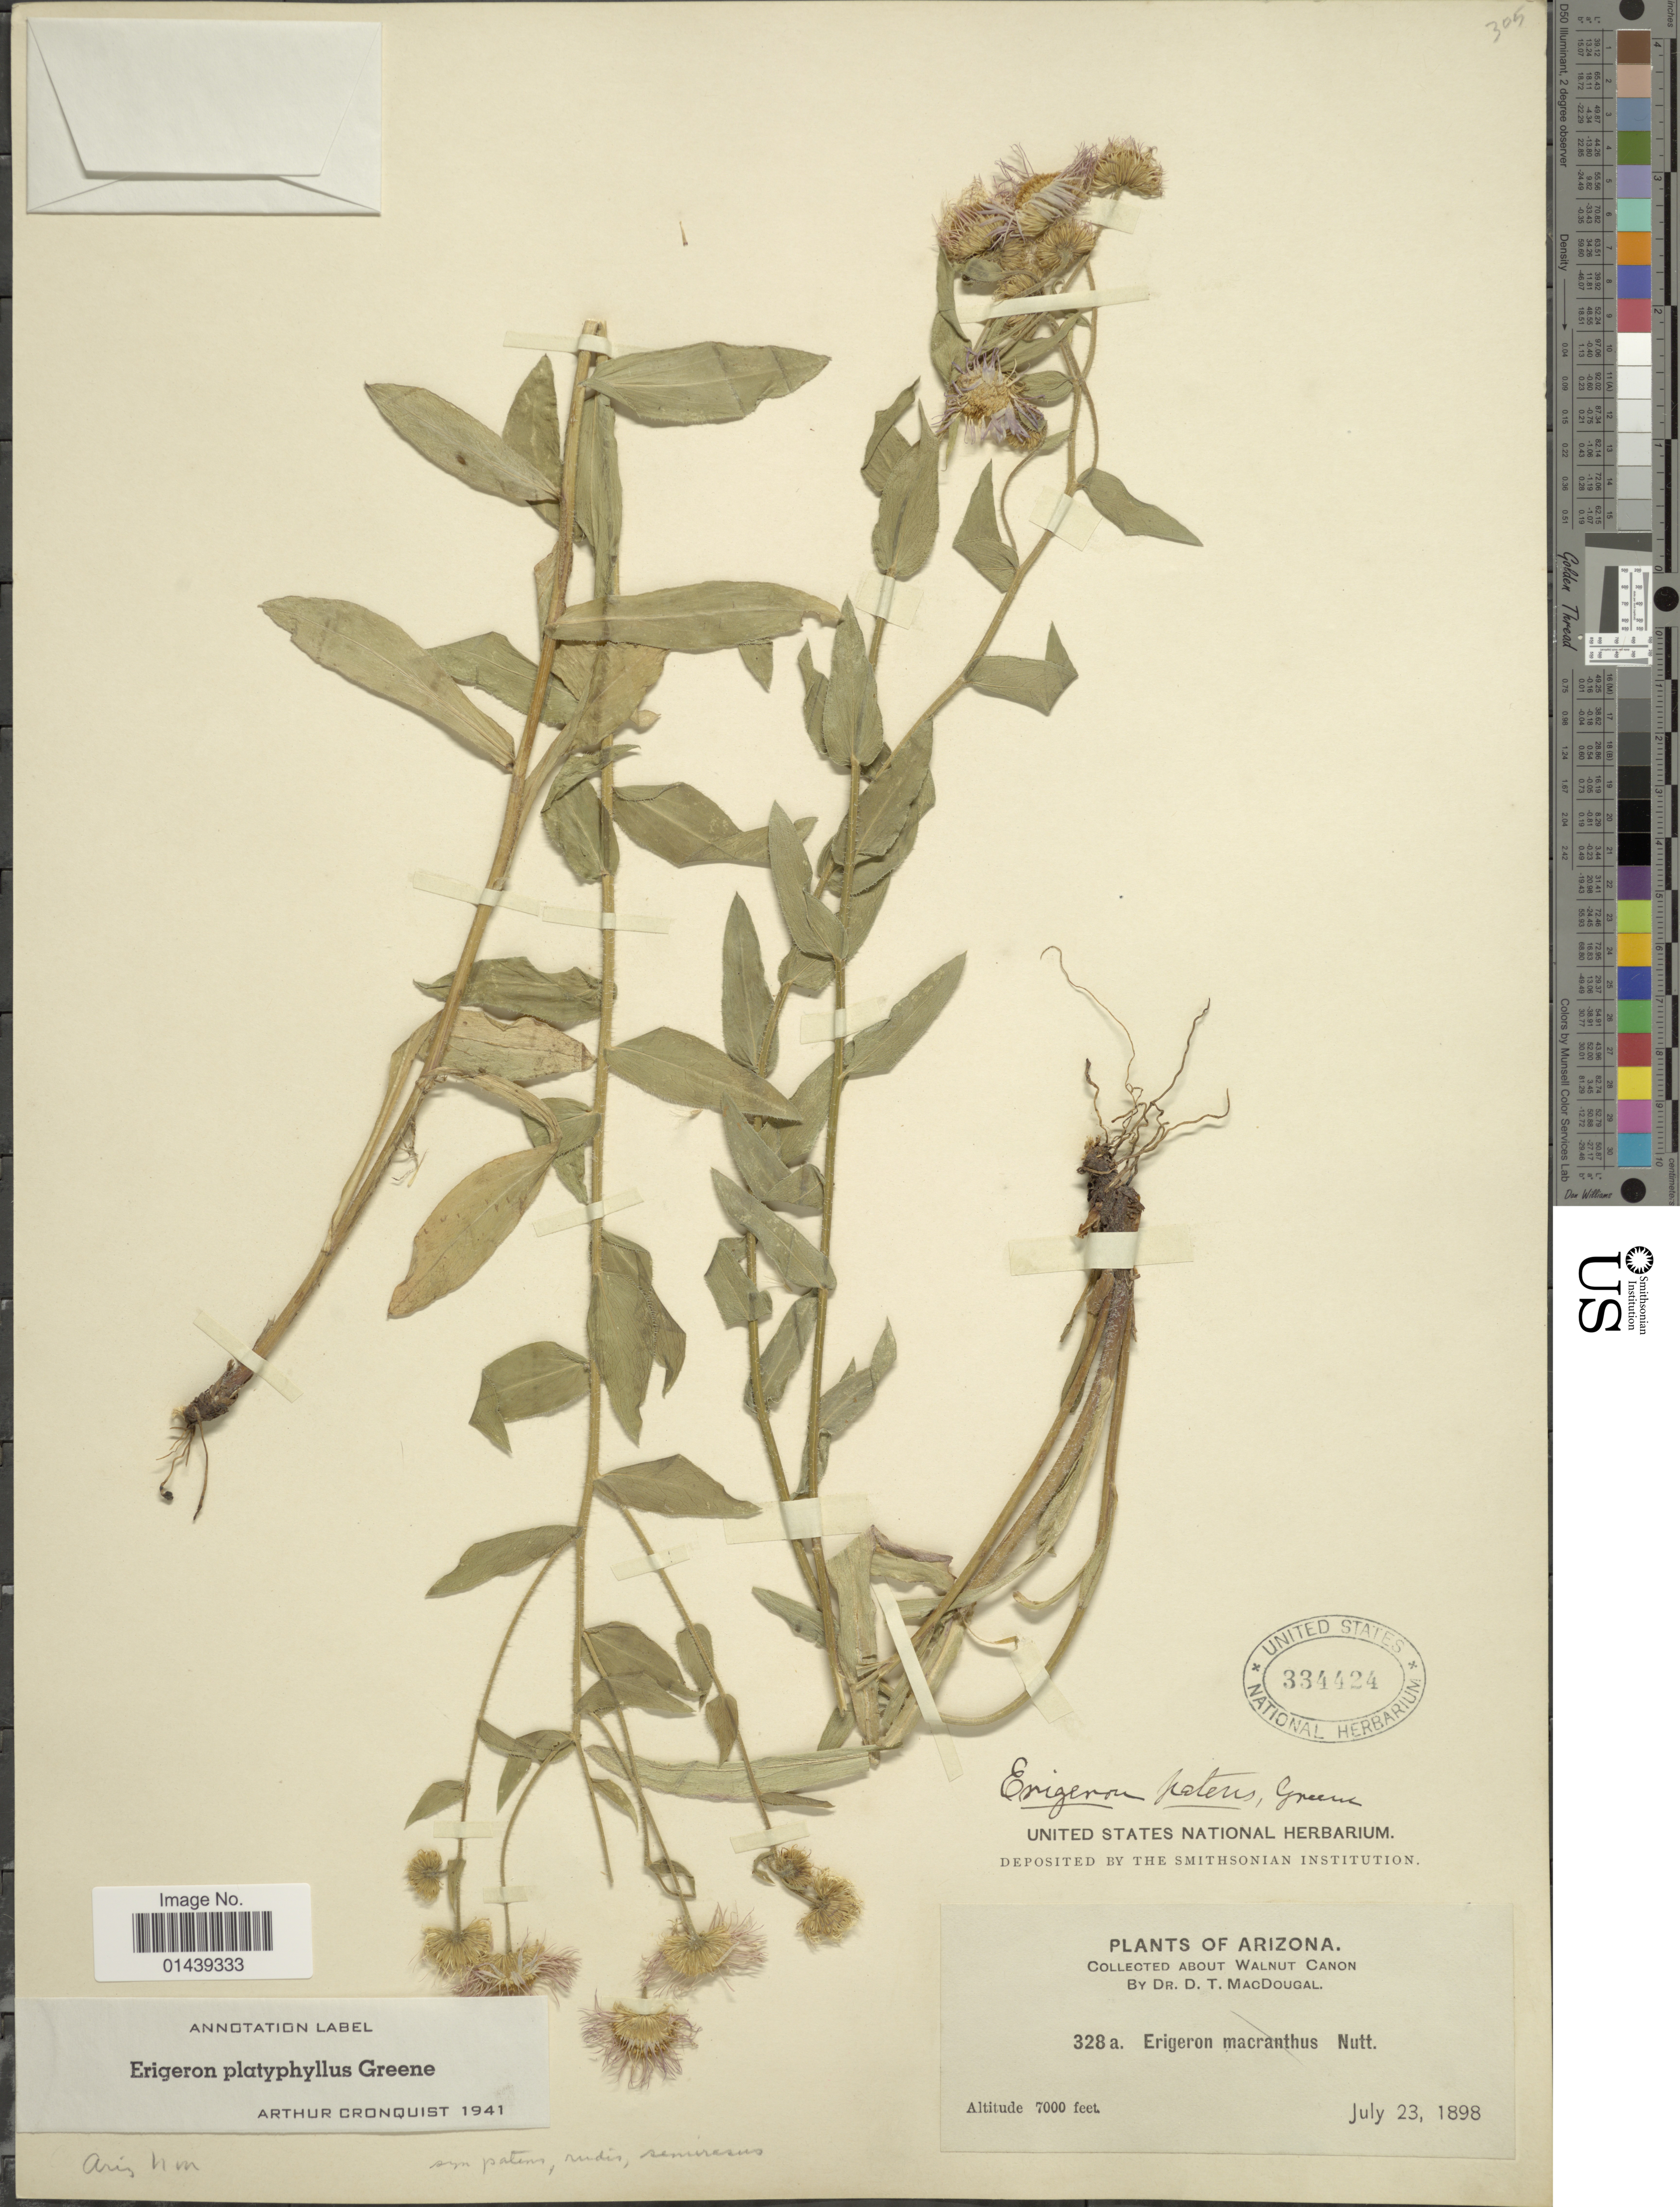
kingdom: Plantae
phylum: Tracheophyta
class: Magnoliopsida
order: Asterales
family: Asteraceae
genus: Erigeron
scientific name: Erigeron platyphyllus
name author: Greene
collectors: D. T. MacDougal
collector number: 328a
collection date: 1898-07-23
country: United States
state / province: Arizona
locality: About Walnut Canyon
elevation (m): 2134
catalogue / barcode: US 334424